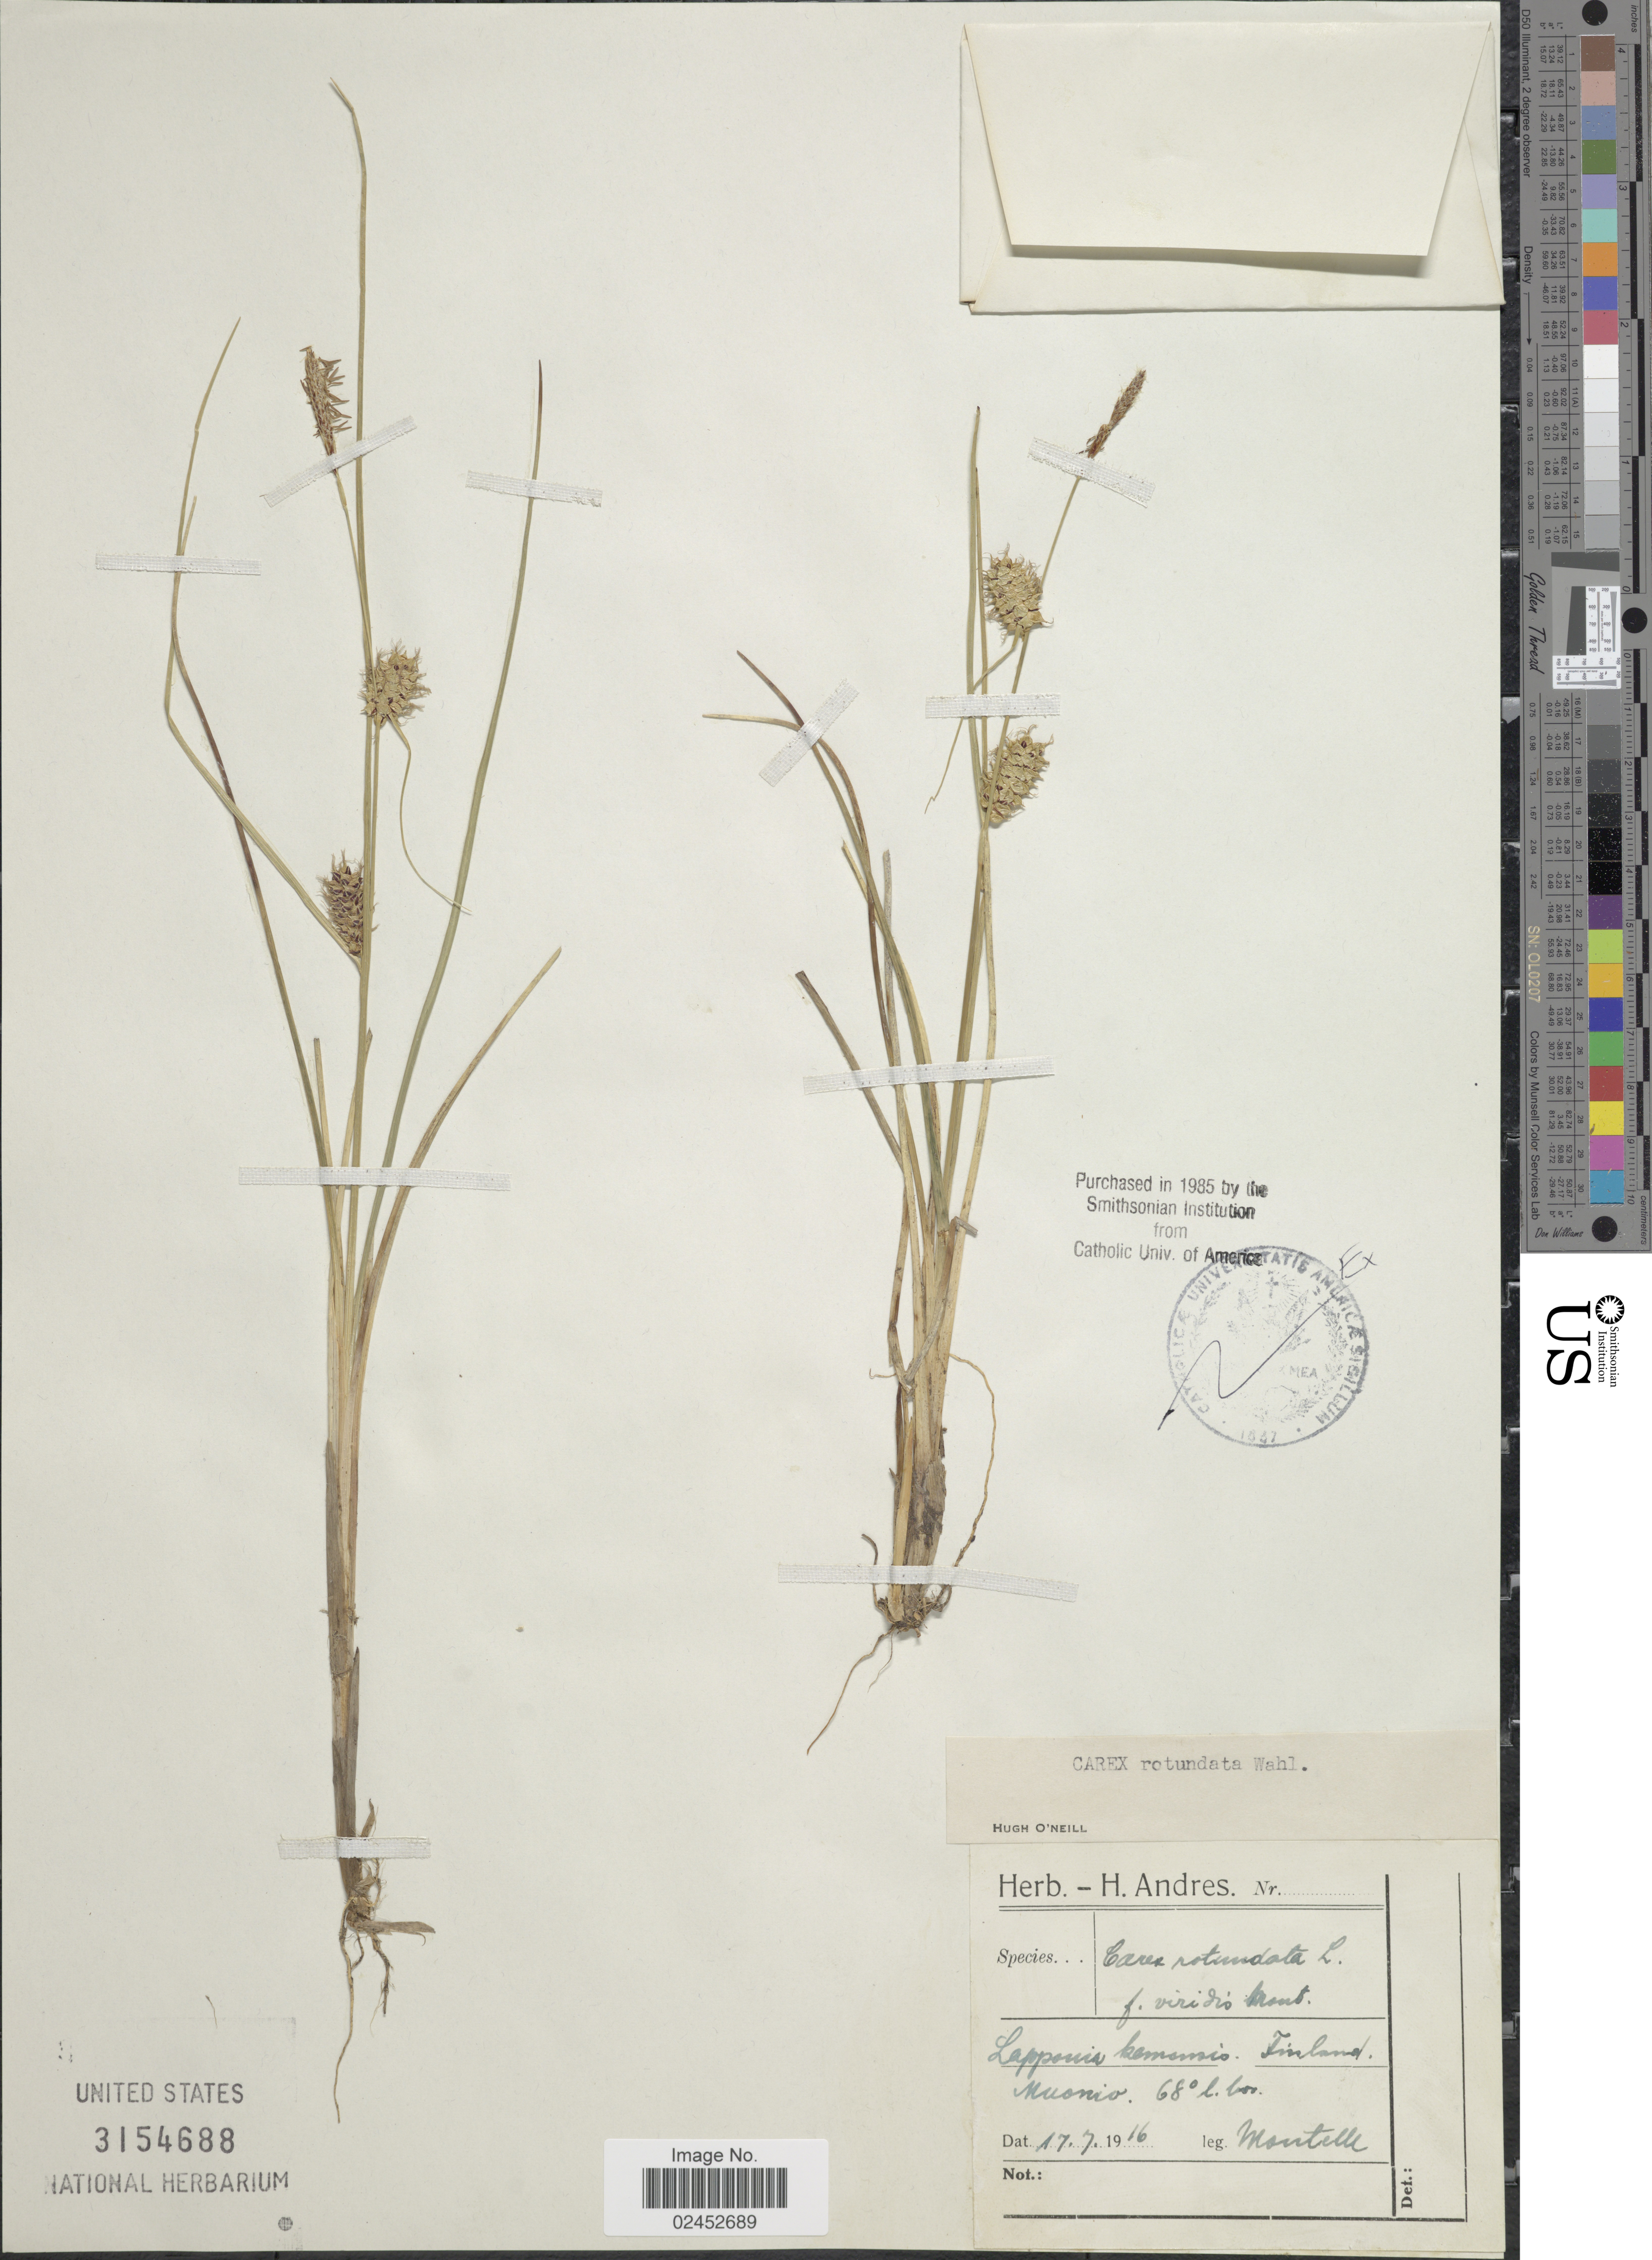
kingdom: Plantae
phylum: Tracheophyta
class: Liliopsida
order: Poales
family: Cyperaceae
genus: Carex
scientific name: Carex rotundata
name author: Wahlenb.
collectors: I. Montell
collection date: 1916-07-17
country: Finland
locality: Lapponia kemensis: Muonio.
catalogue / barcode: US 3154688